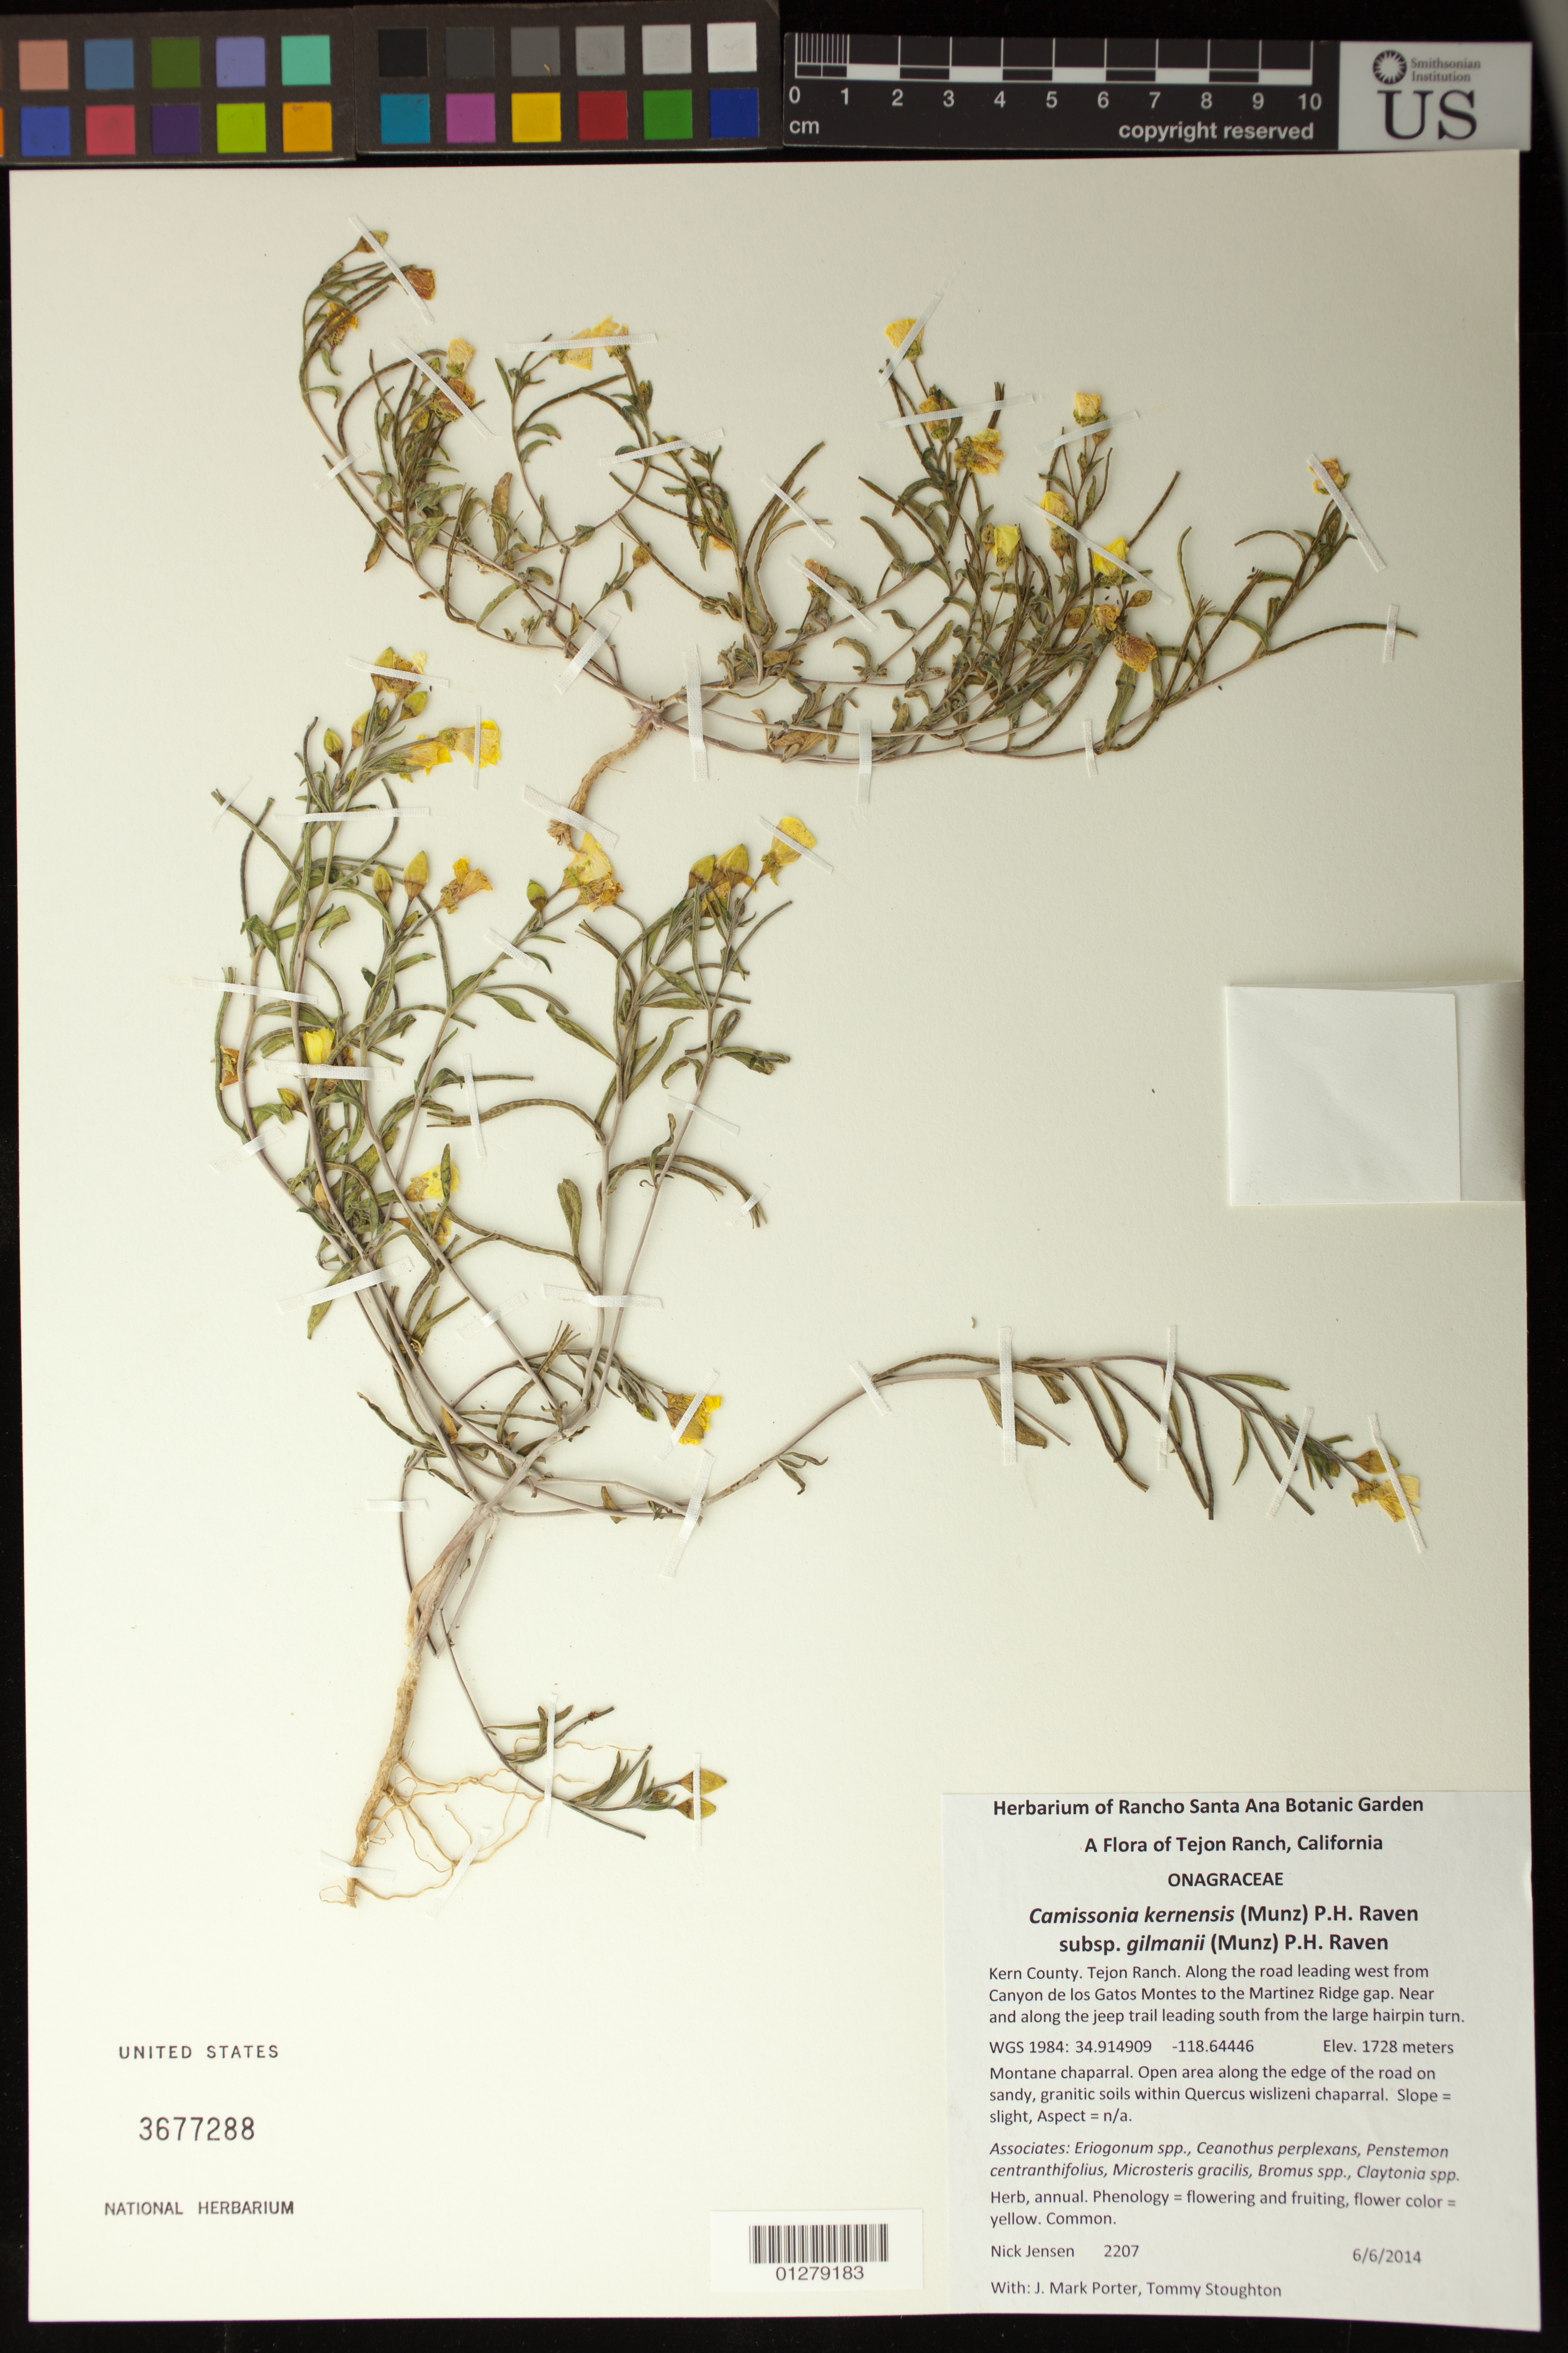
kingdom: Plantae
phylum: Tracheophyta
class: Magnoliopsida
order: Myrtales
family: Onagraceae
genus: Camissonia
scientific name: Camissonia kernensis subsp. gilmanii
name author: (Munz) P.H. Raven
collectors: N. Jensen, J. M. Porter & T. Stoughton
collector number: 2207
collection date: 2014-06-06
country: United States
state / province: California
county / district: Kern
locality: Tejon Ranch, along the road leading west from Canyon de los Gatos Montes to the Martinez Ridge gap. Near and along the jeep trail leading south from the large hairpin turn.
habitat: Montane chaparral, open area along the edge of the road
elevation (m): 1728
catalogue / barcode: US 3677288